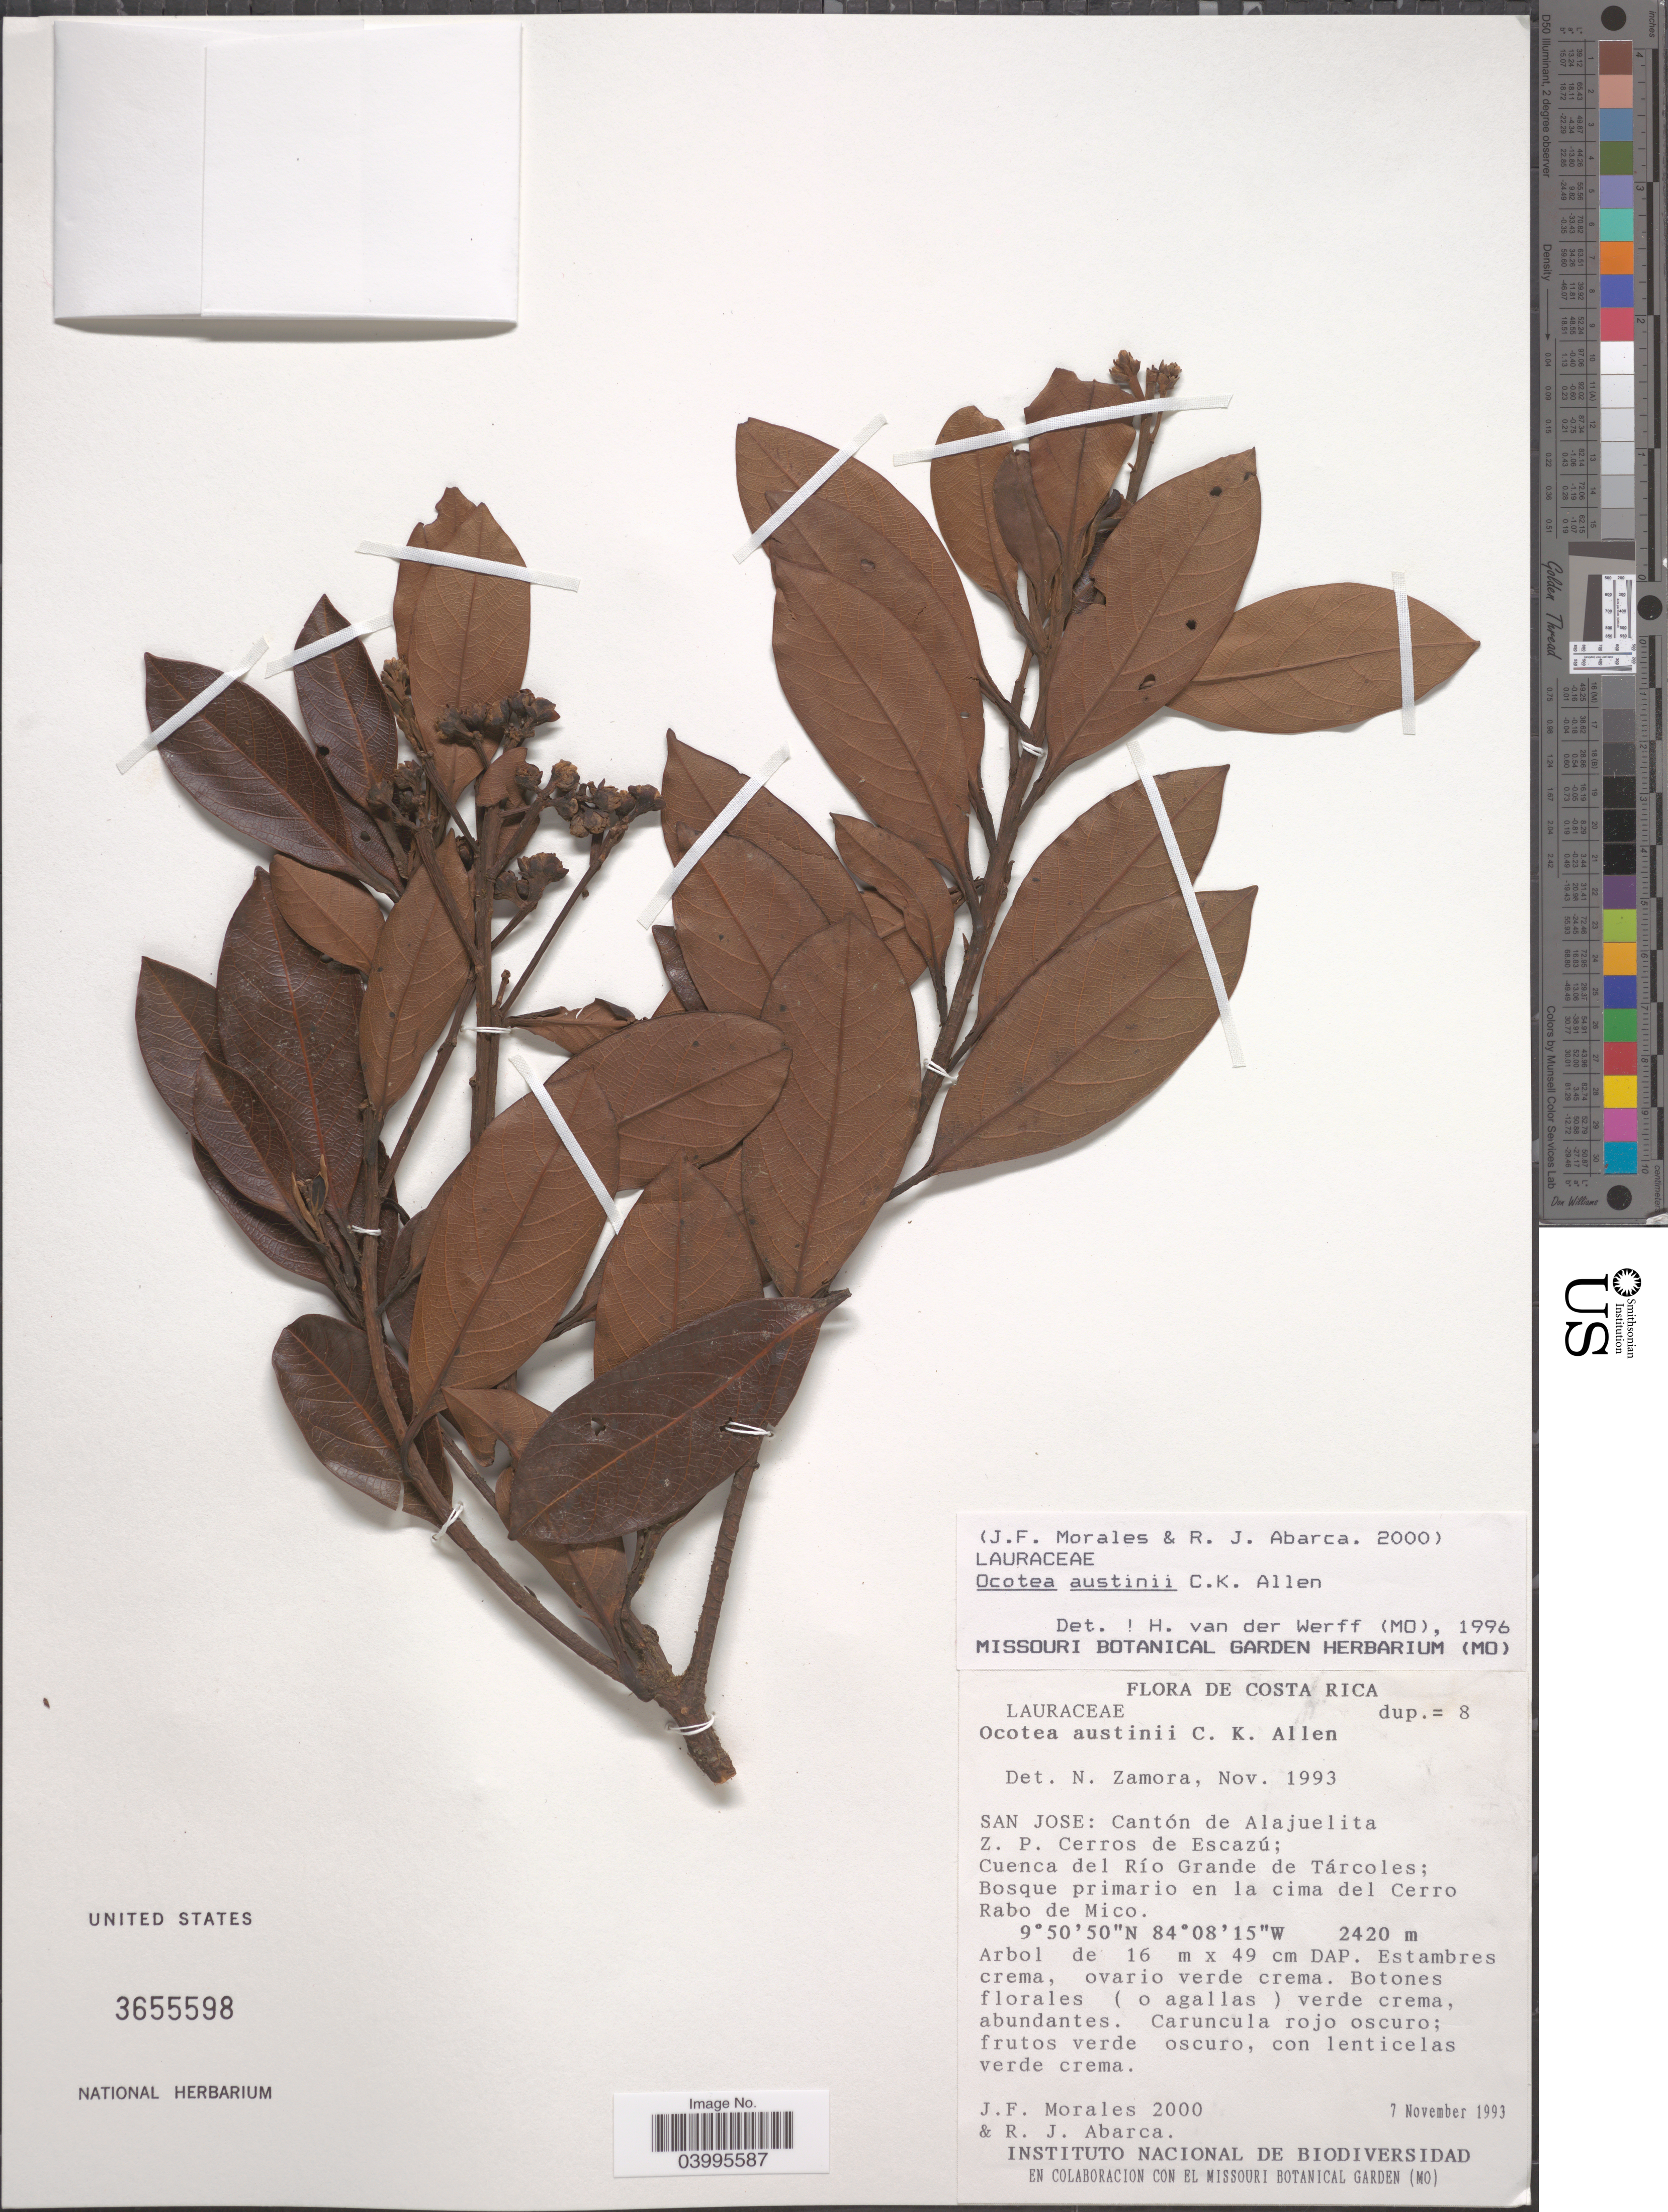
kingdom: Plantae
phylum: Tracheophyta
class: Magnoliopsida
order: Laurales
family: Lauraceae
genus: Ocotea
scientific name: Ocotea austinii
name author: C.K. Allen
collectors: J. Morales & R. J. Abarca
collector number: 2000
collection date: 1993-11-07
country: Costa Rica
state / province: San José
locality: Cantón de Alajuelita Z. P. Cerros de Escazú; Cuenca del Río Grande de Tárcoles; Bosque primario en la cima del Cerro Rabo de Mico.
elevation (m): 2420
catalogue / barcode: US 3655598